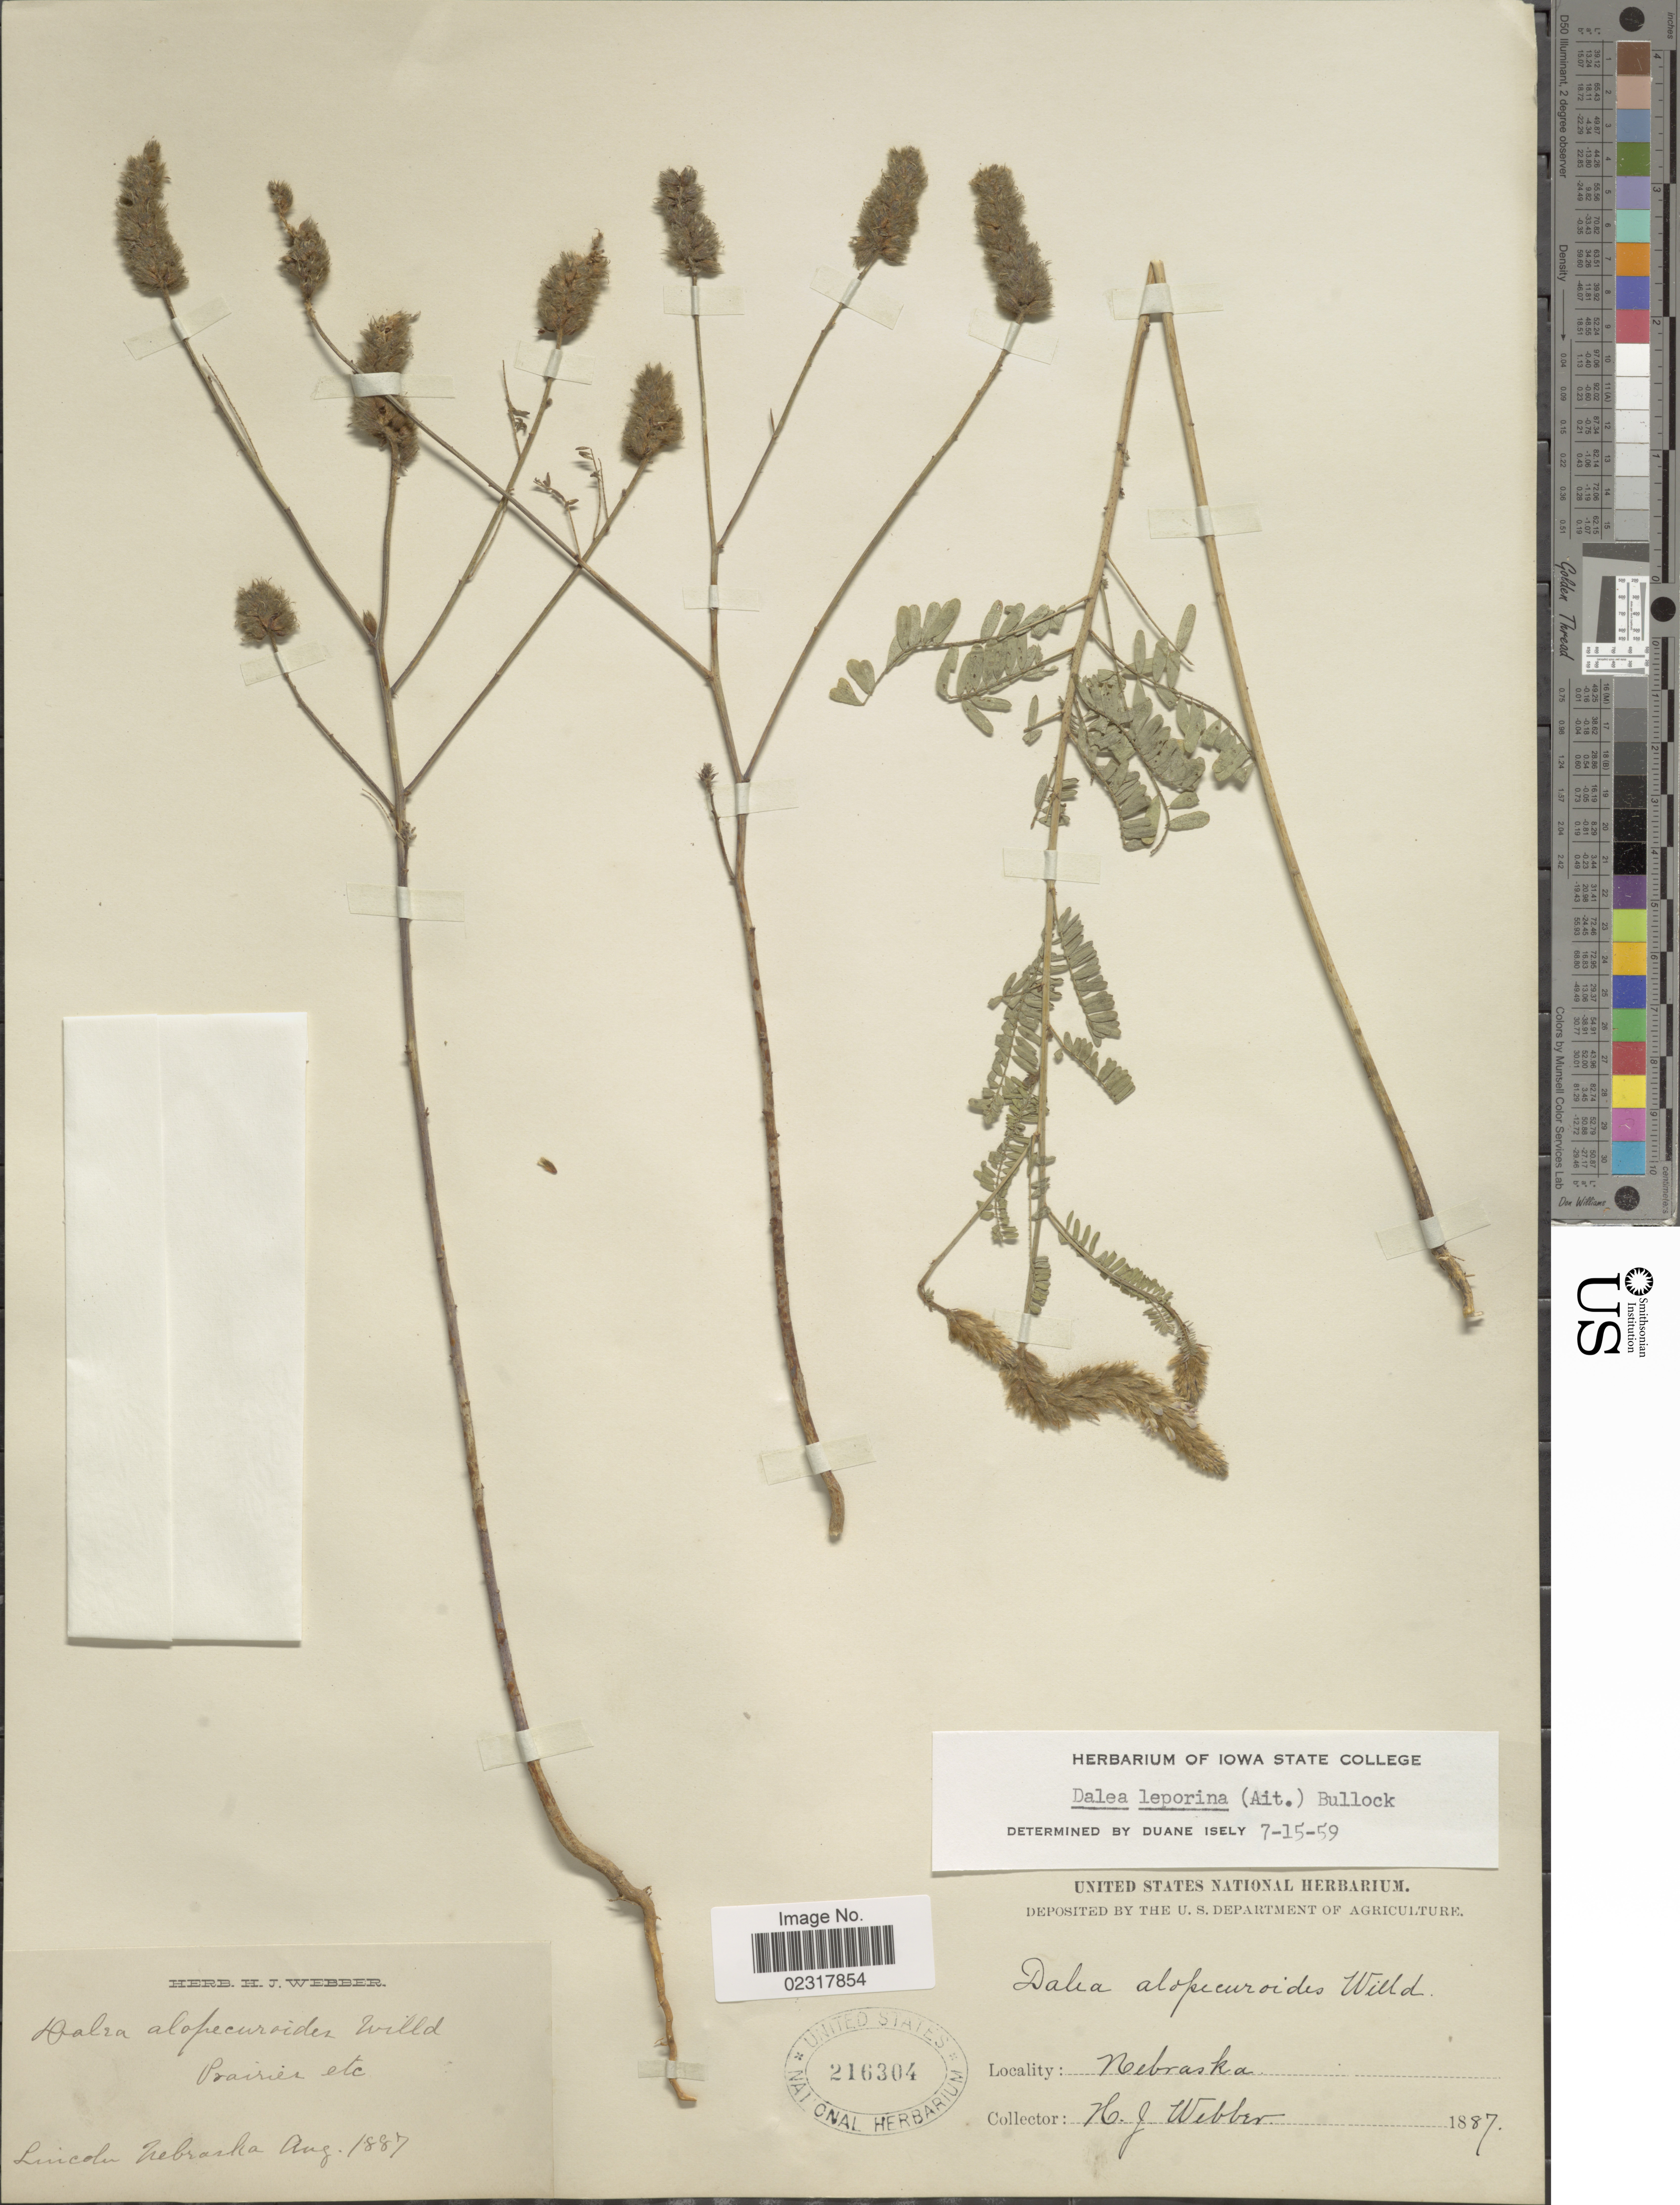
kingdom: Plantae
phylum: Tracheophyta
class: Magnoliopsida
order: Fabales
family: Fabaceae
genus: Dalea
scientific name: Dalea leporina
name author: (Aiton) Bullock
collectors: H. Webber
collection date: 1887-08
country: United States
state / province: Nebraska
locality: Lincoln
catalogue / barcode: US 216304